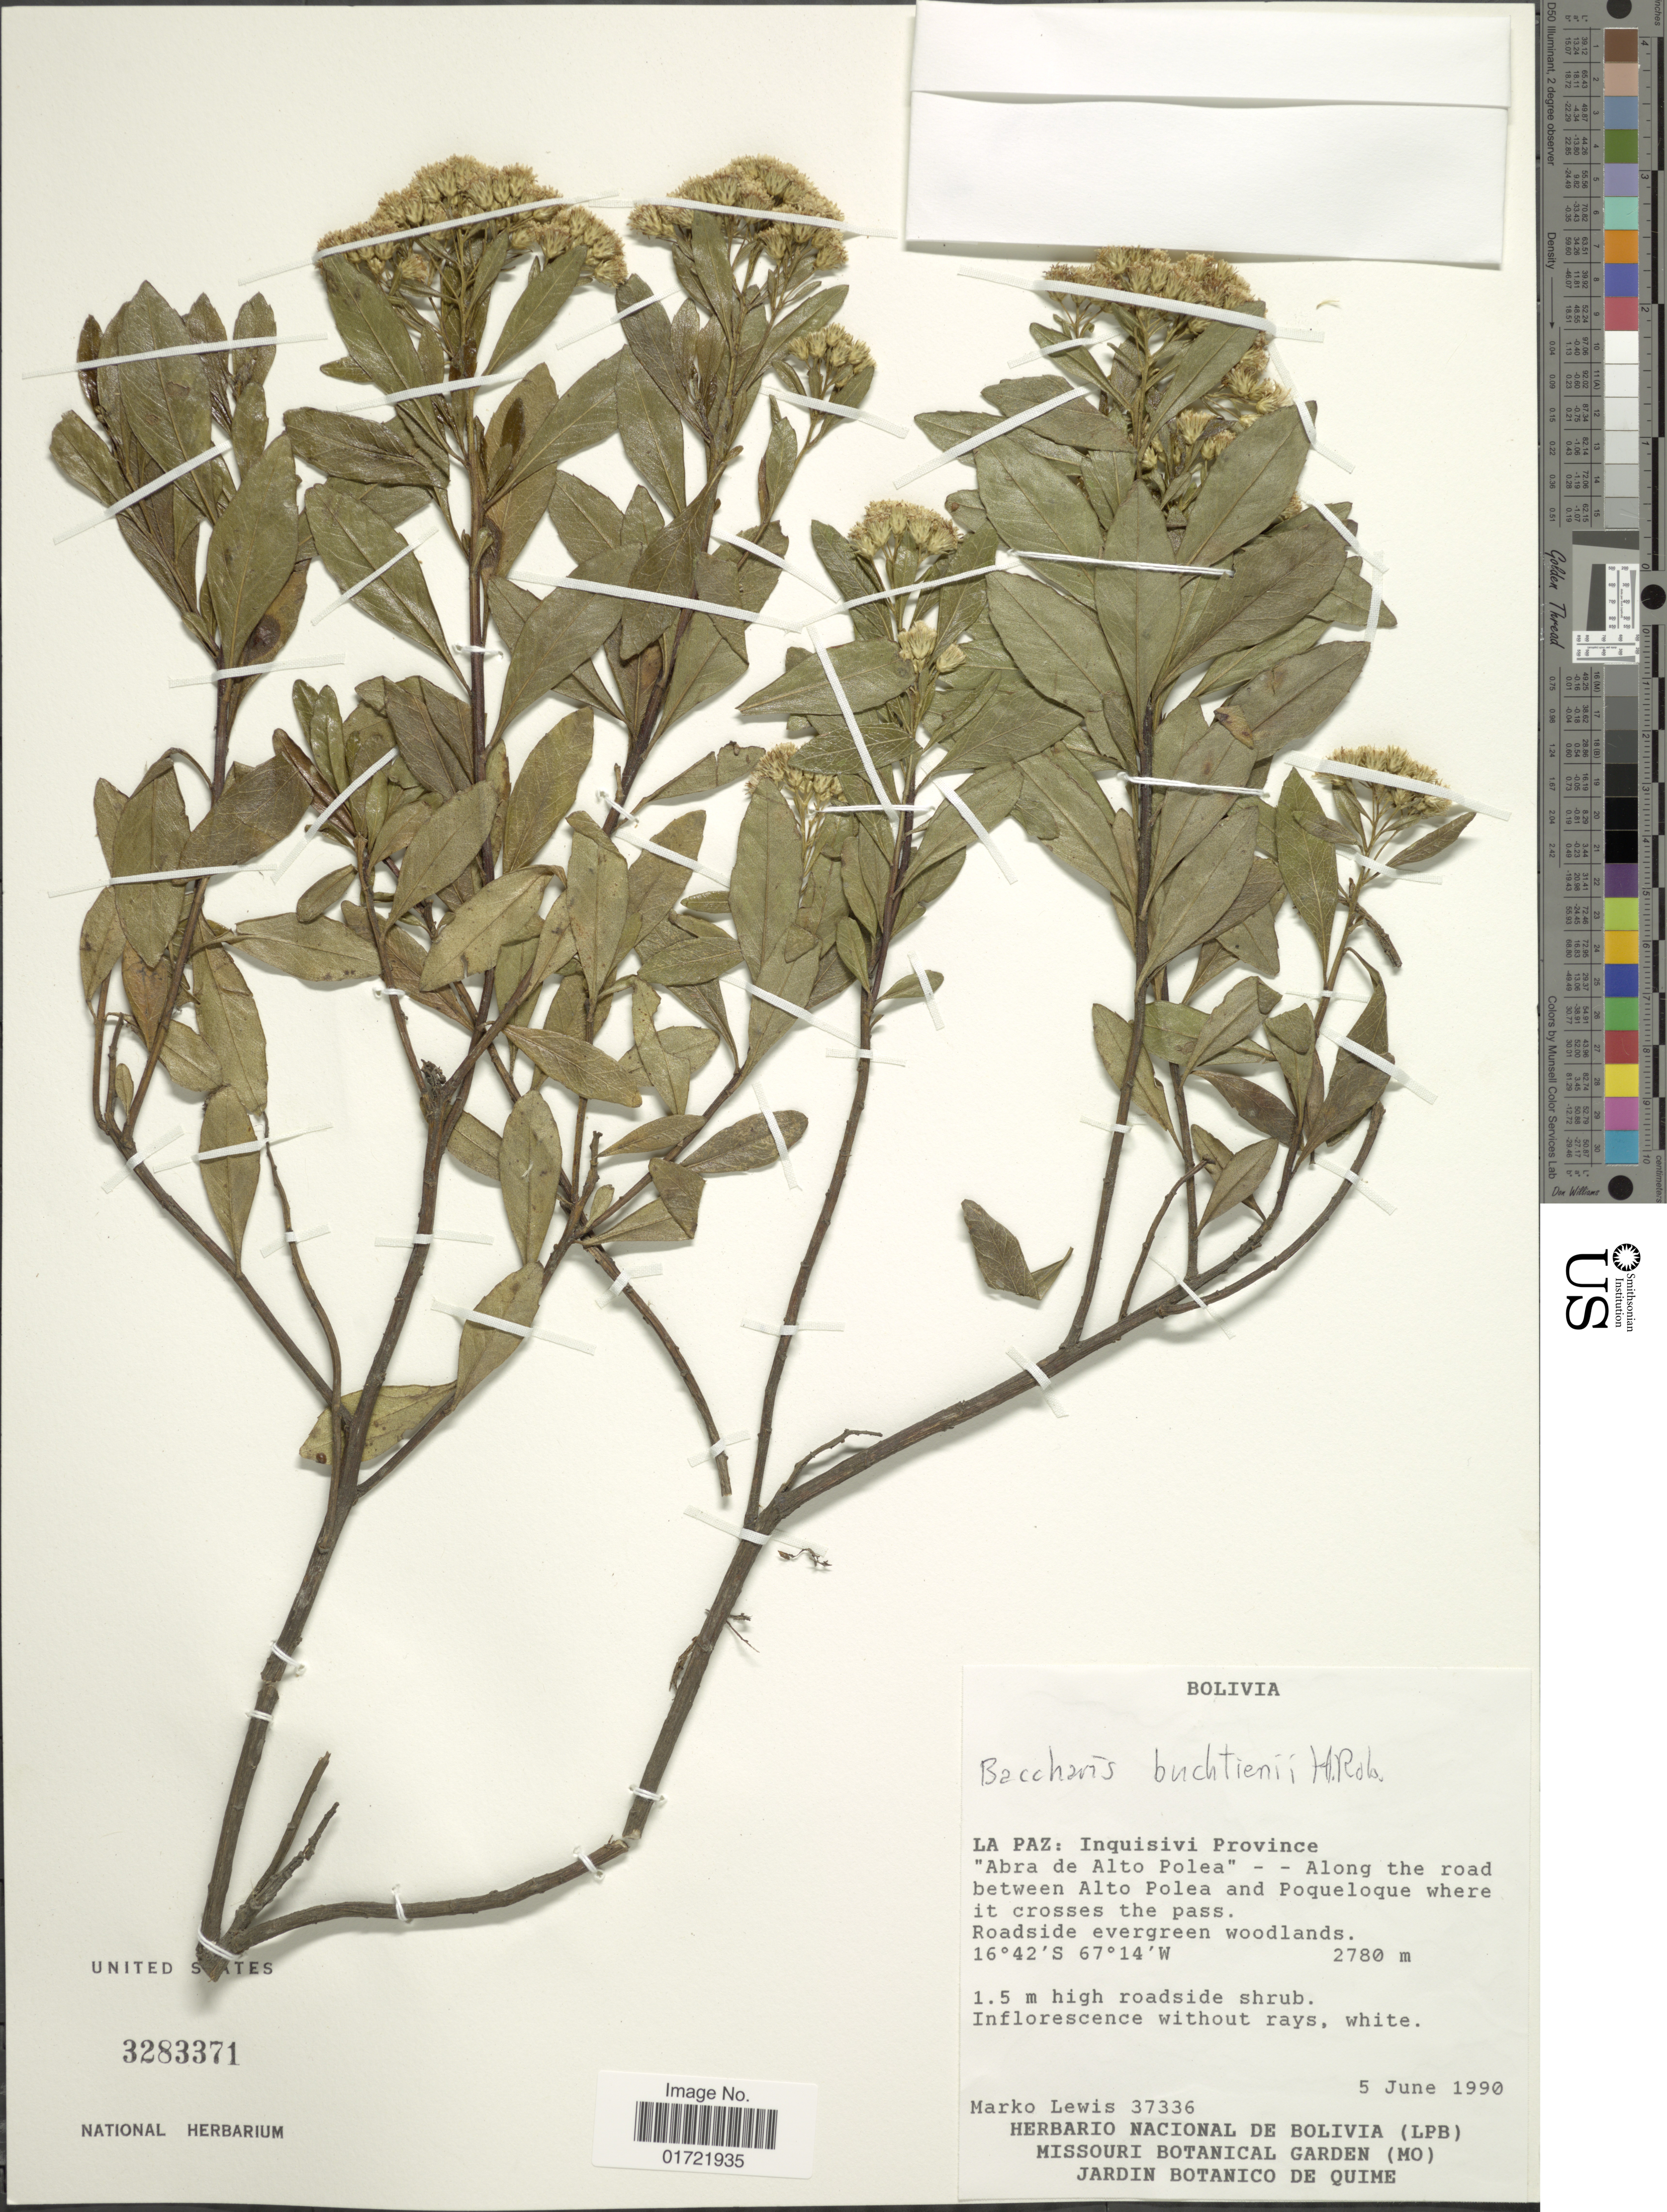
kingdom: Plantae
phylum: Tracheophyta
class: Magnoliopsida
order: Asterales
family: Asteraceae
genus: Baccharis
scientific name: Baccharis buchtienii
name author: H. Rob.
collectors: M. A. Lewis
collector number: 37336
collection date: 1990-06-05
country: Bolivia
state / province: La Paz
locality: Inquisivi Province. "Abra de Alto Polea"- - Along the road between Alto Polea and Poqueloque where it crosses the pass.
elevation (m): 2780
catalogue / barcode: US 3283371